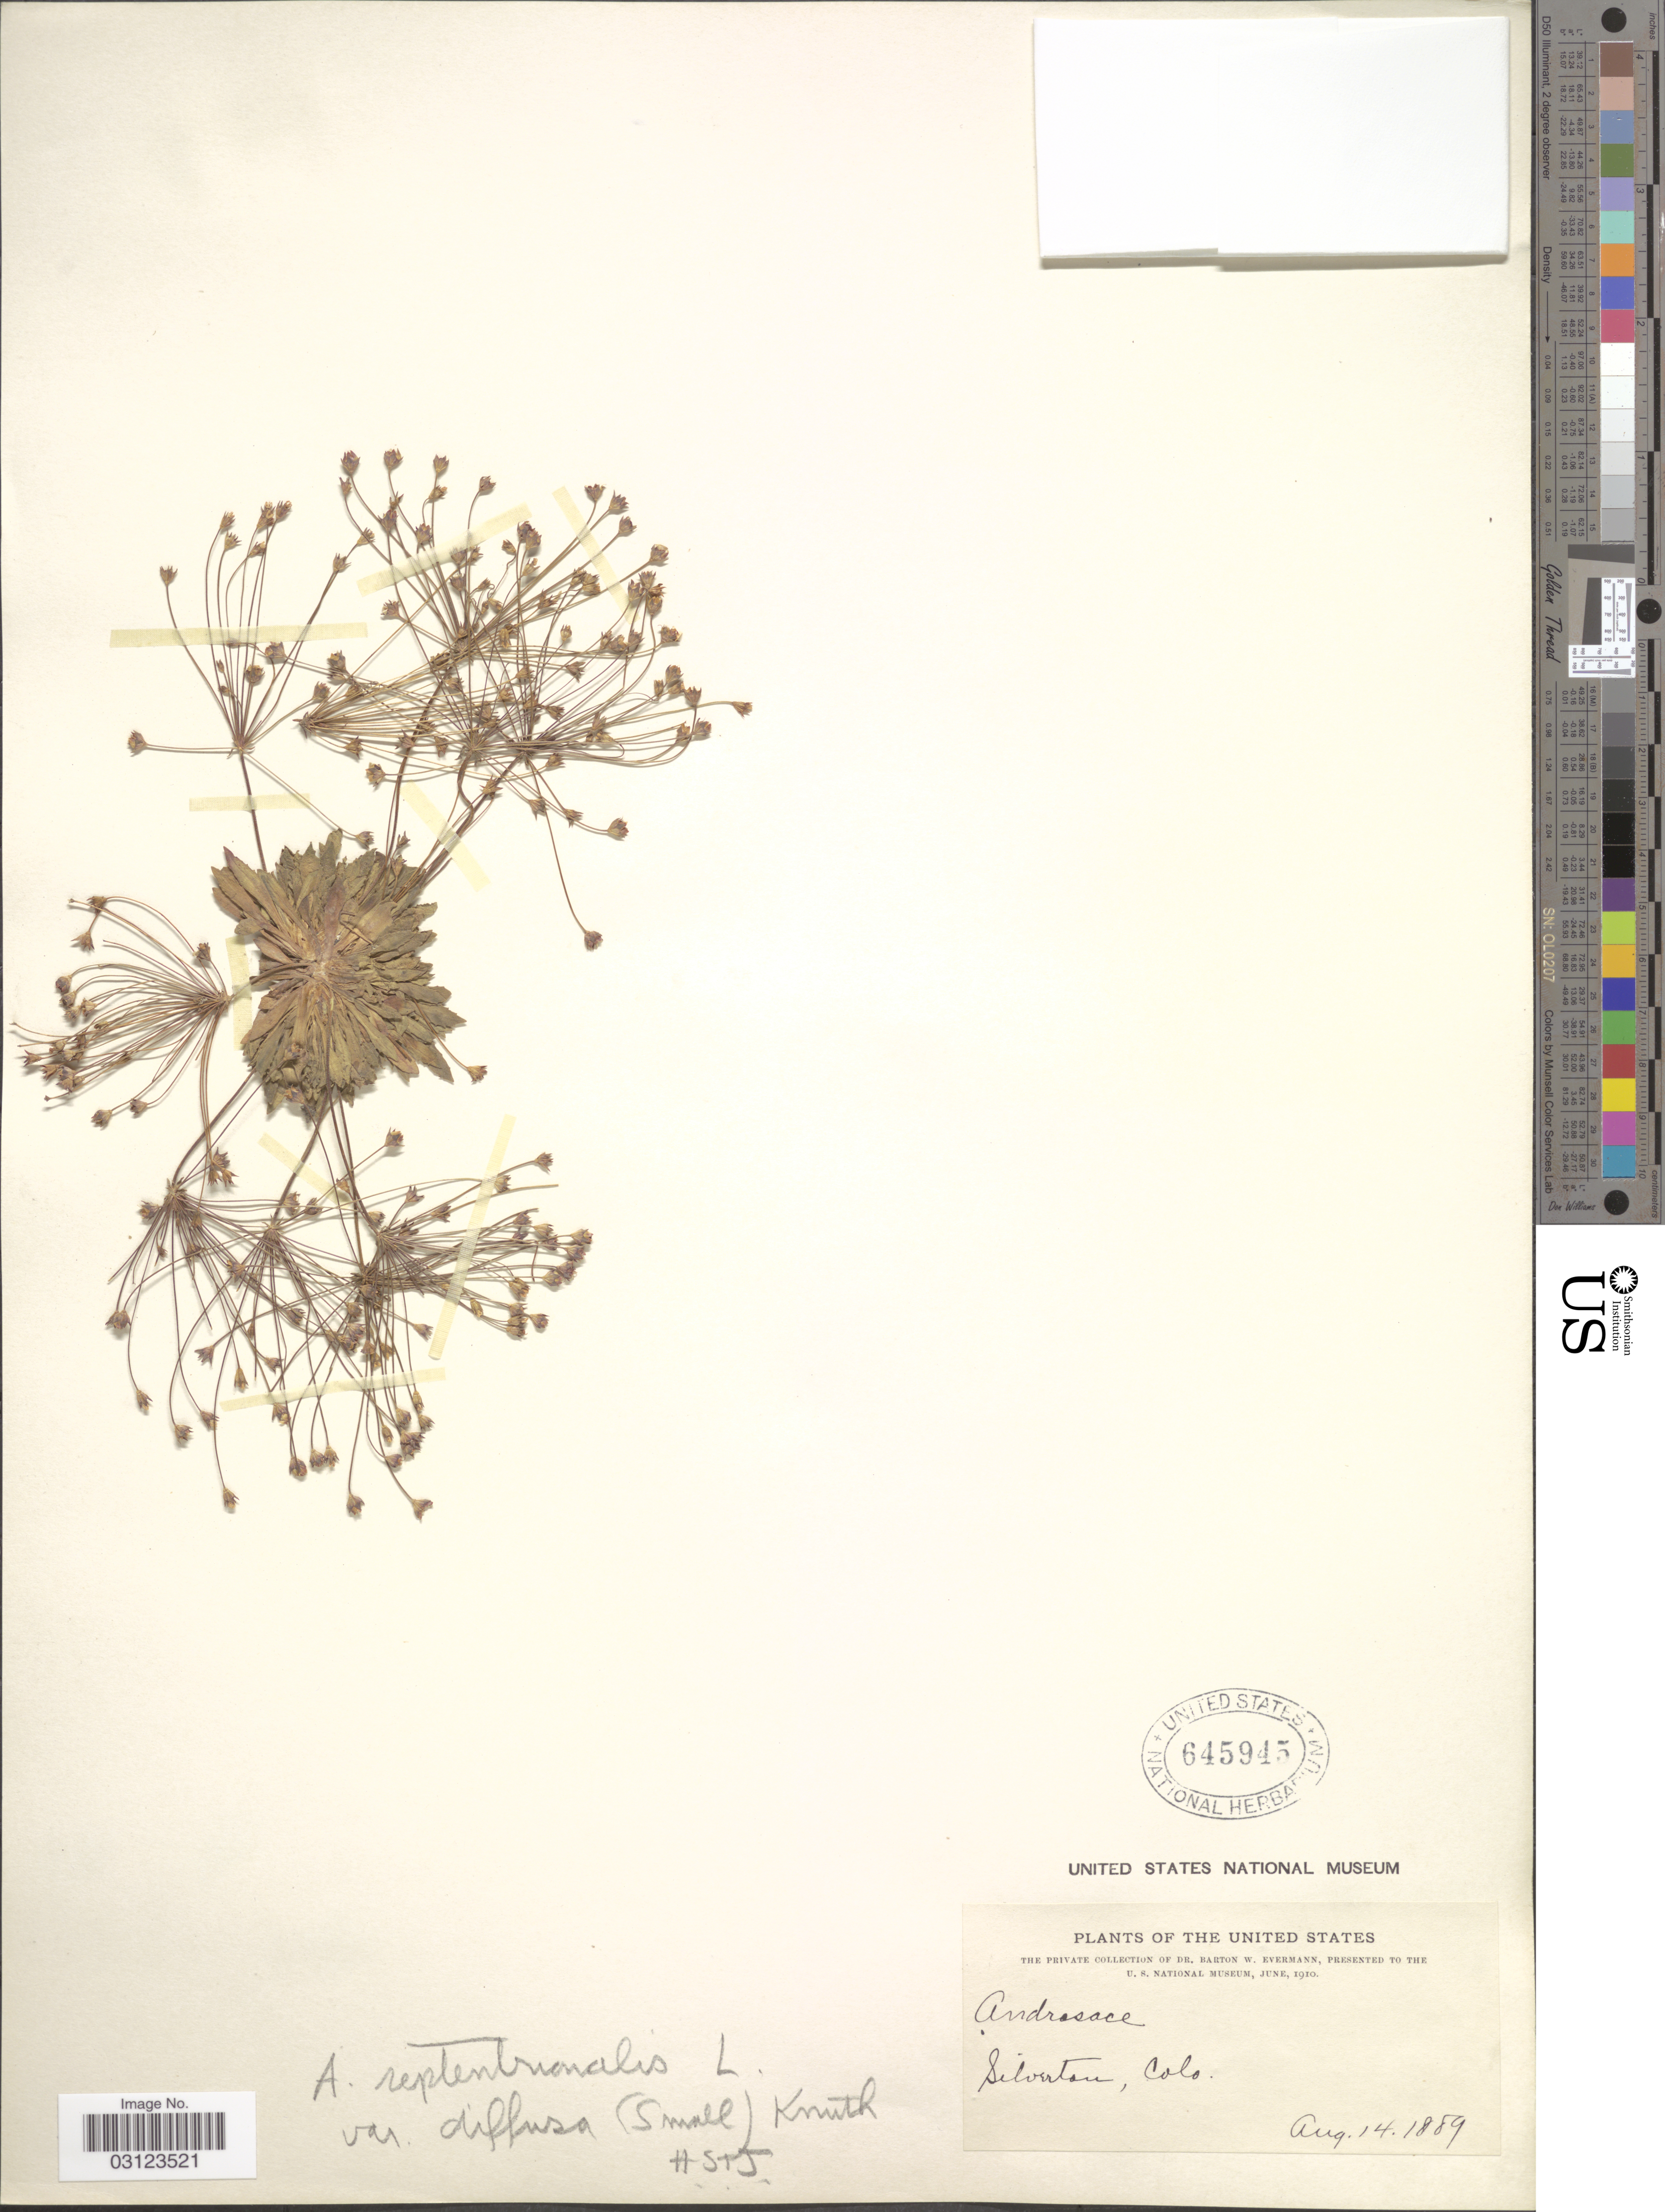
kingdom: Plantae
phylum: Tracheophyta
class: Magnoliopsida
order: Ericales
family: Primulaceae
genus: Androsace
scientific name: Androsace septentrionalis var. puberulenta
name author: (Rydb.) R. Knuth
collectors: H. S. & J.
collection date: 1889-08-14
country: United States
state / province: Colorado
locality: Silverton.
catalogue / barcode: US 645945